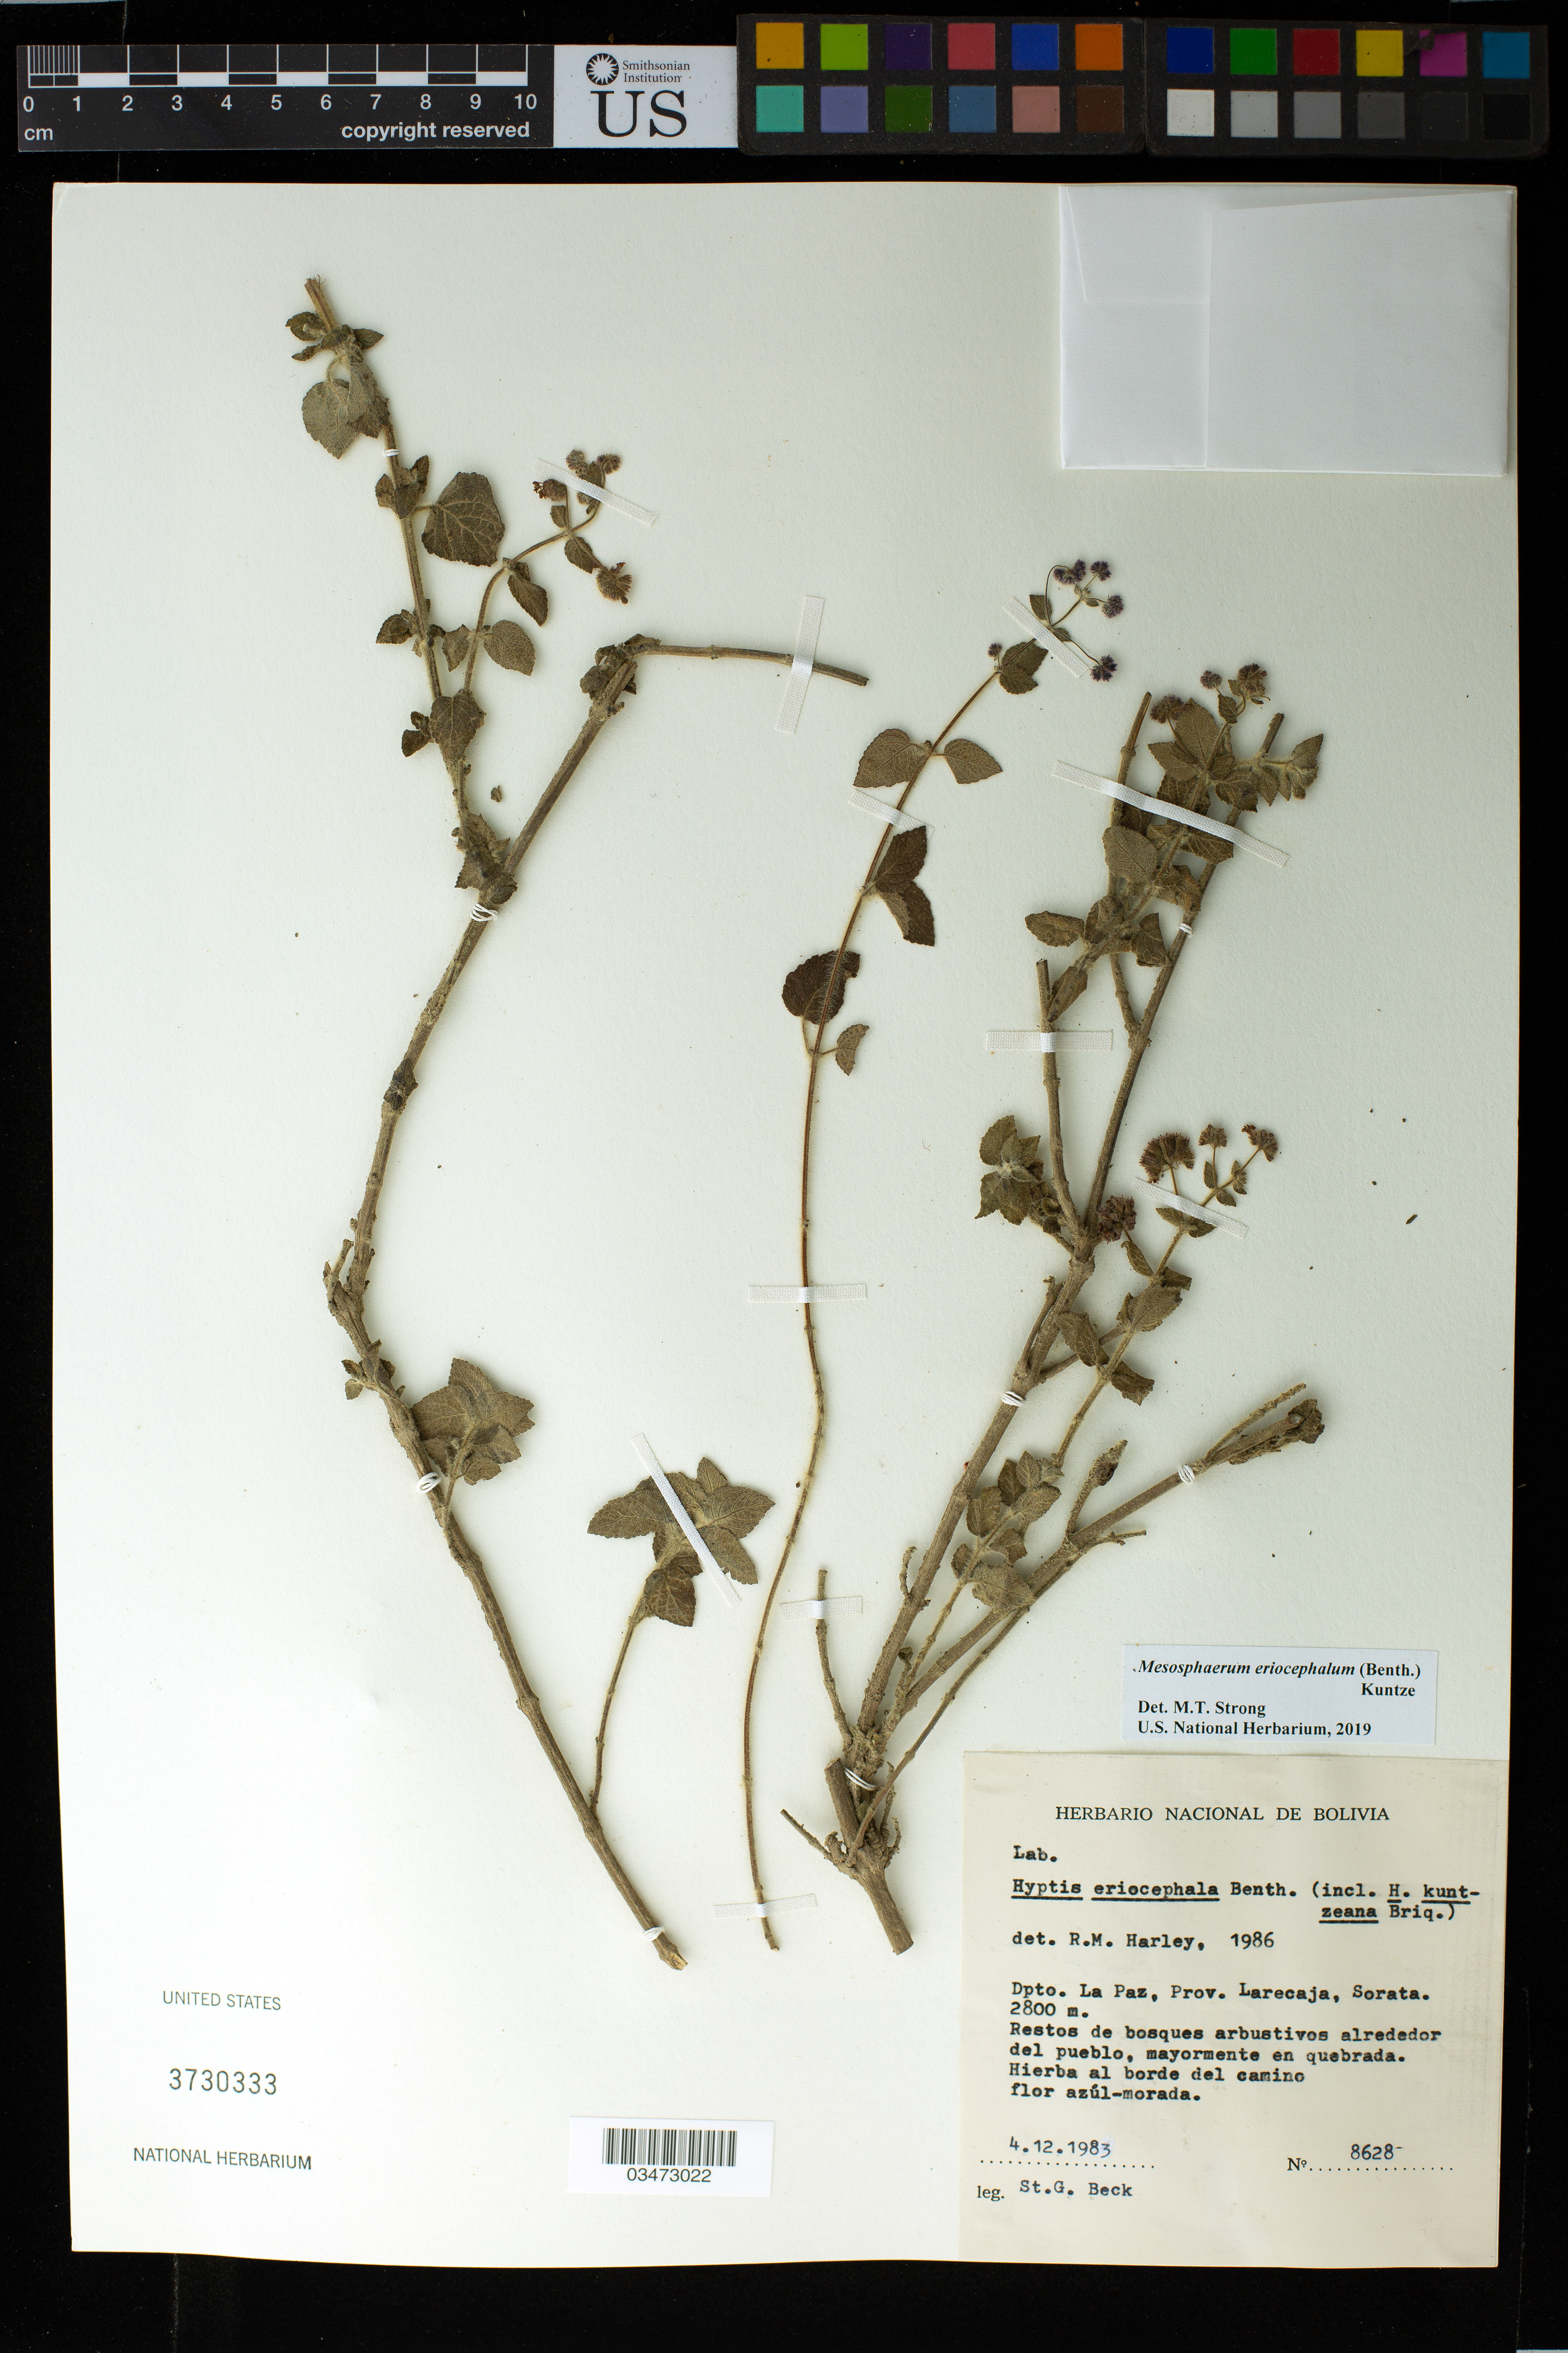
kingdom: Plantae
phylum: Tracheophyta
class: Magnoliopsida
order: Lamiales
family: Lamiaceae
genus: Mesosphaerum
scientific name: Mesosphaerum eriocephalum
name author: (Benth.) Kuntze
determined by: Strong, Mark T., (BOT), Smithsonian Institution - National Museum of Natural History (UNITED STATES)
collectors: S. G. Beck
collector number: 8628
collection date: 1983-04-12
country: Bolivia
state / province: La Paz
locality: Dpto. La Paz, Prov. Larecaja, Sorata.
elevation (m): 2800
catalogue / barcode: US 3730333